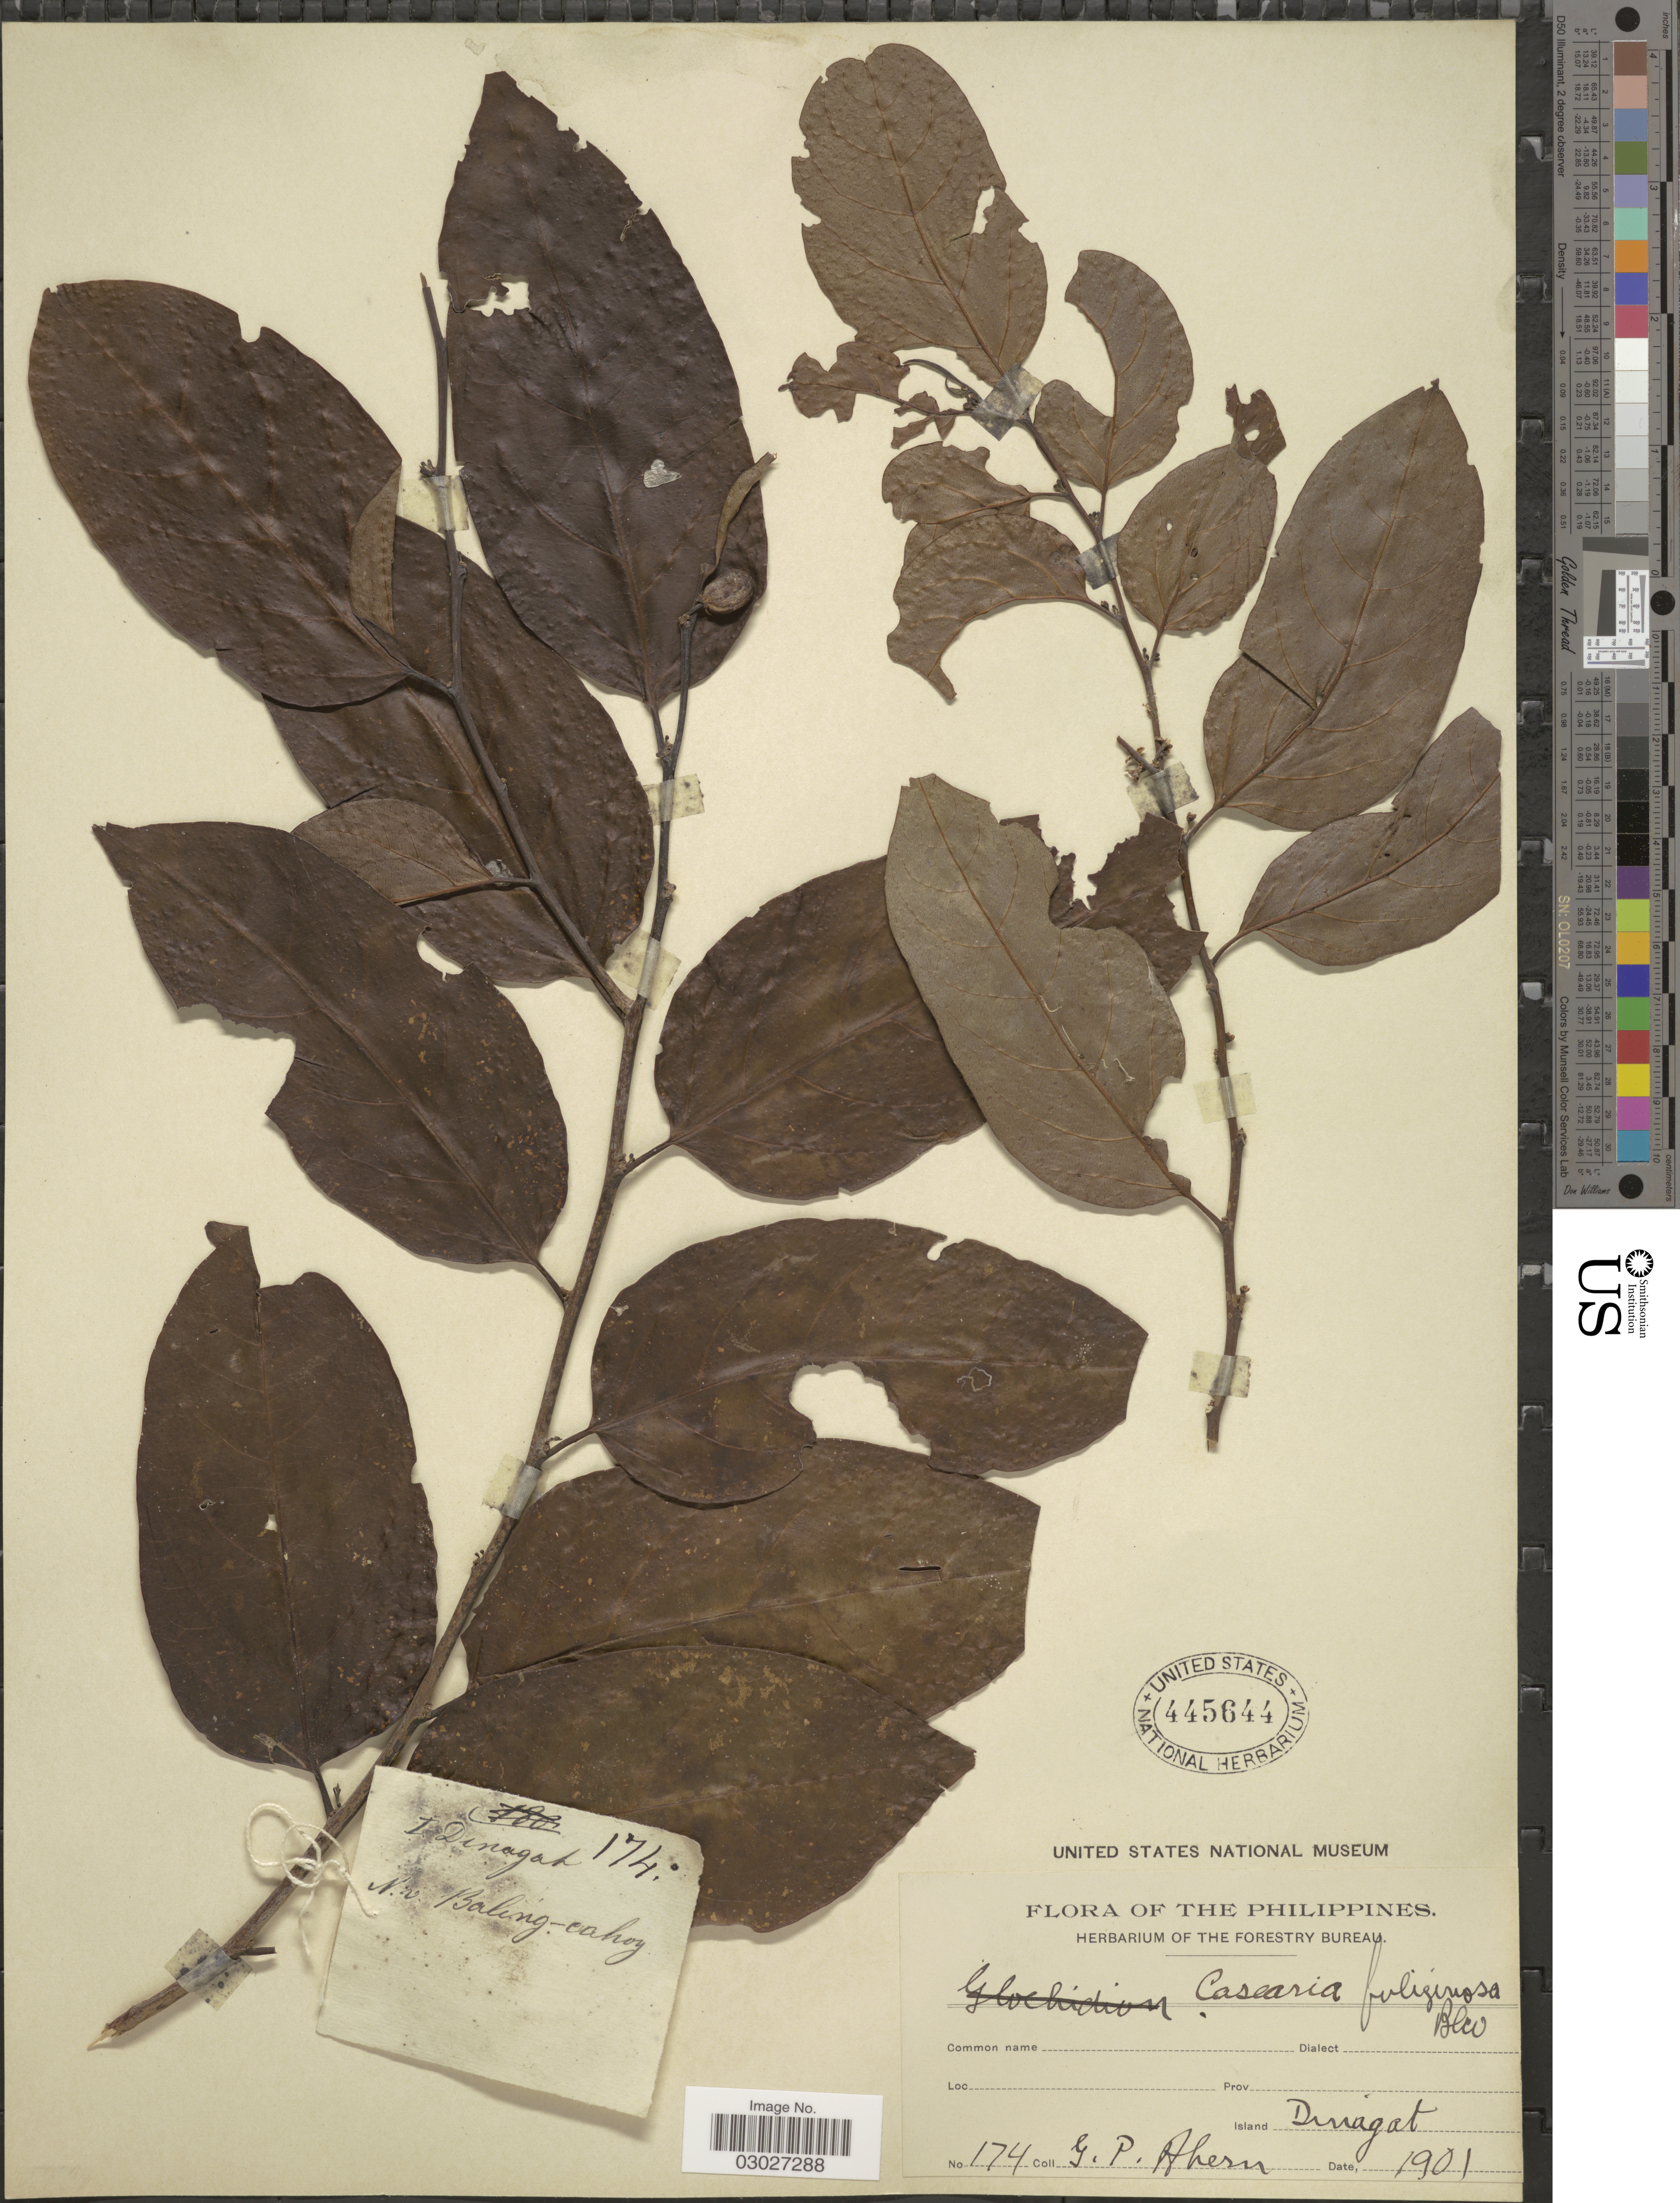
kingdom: Plantae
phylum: Tracheophyta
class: Magnoliopsida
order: Malpighiales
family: Salicaceae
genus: Casearia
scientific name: Casearia fuliginosa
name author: (Blanco) Blanco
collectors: G. Ahern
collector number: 174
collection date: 1901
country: Philippines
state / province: Caraga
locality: Island Dinagat.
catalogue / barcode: US 445644